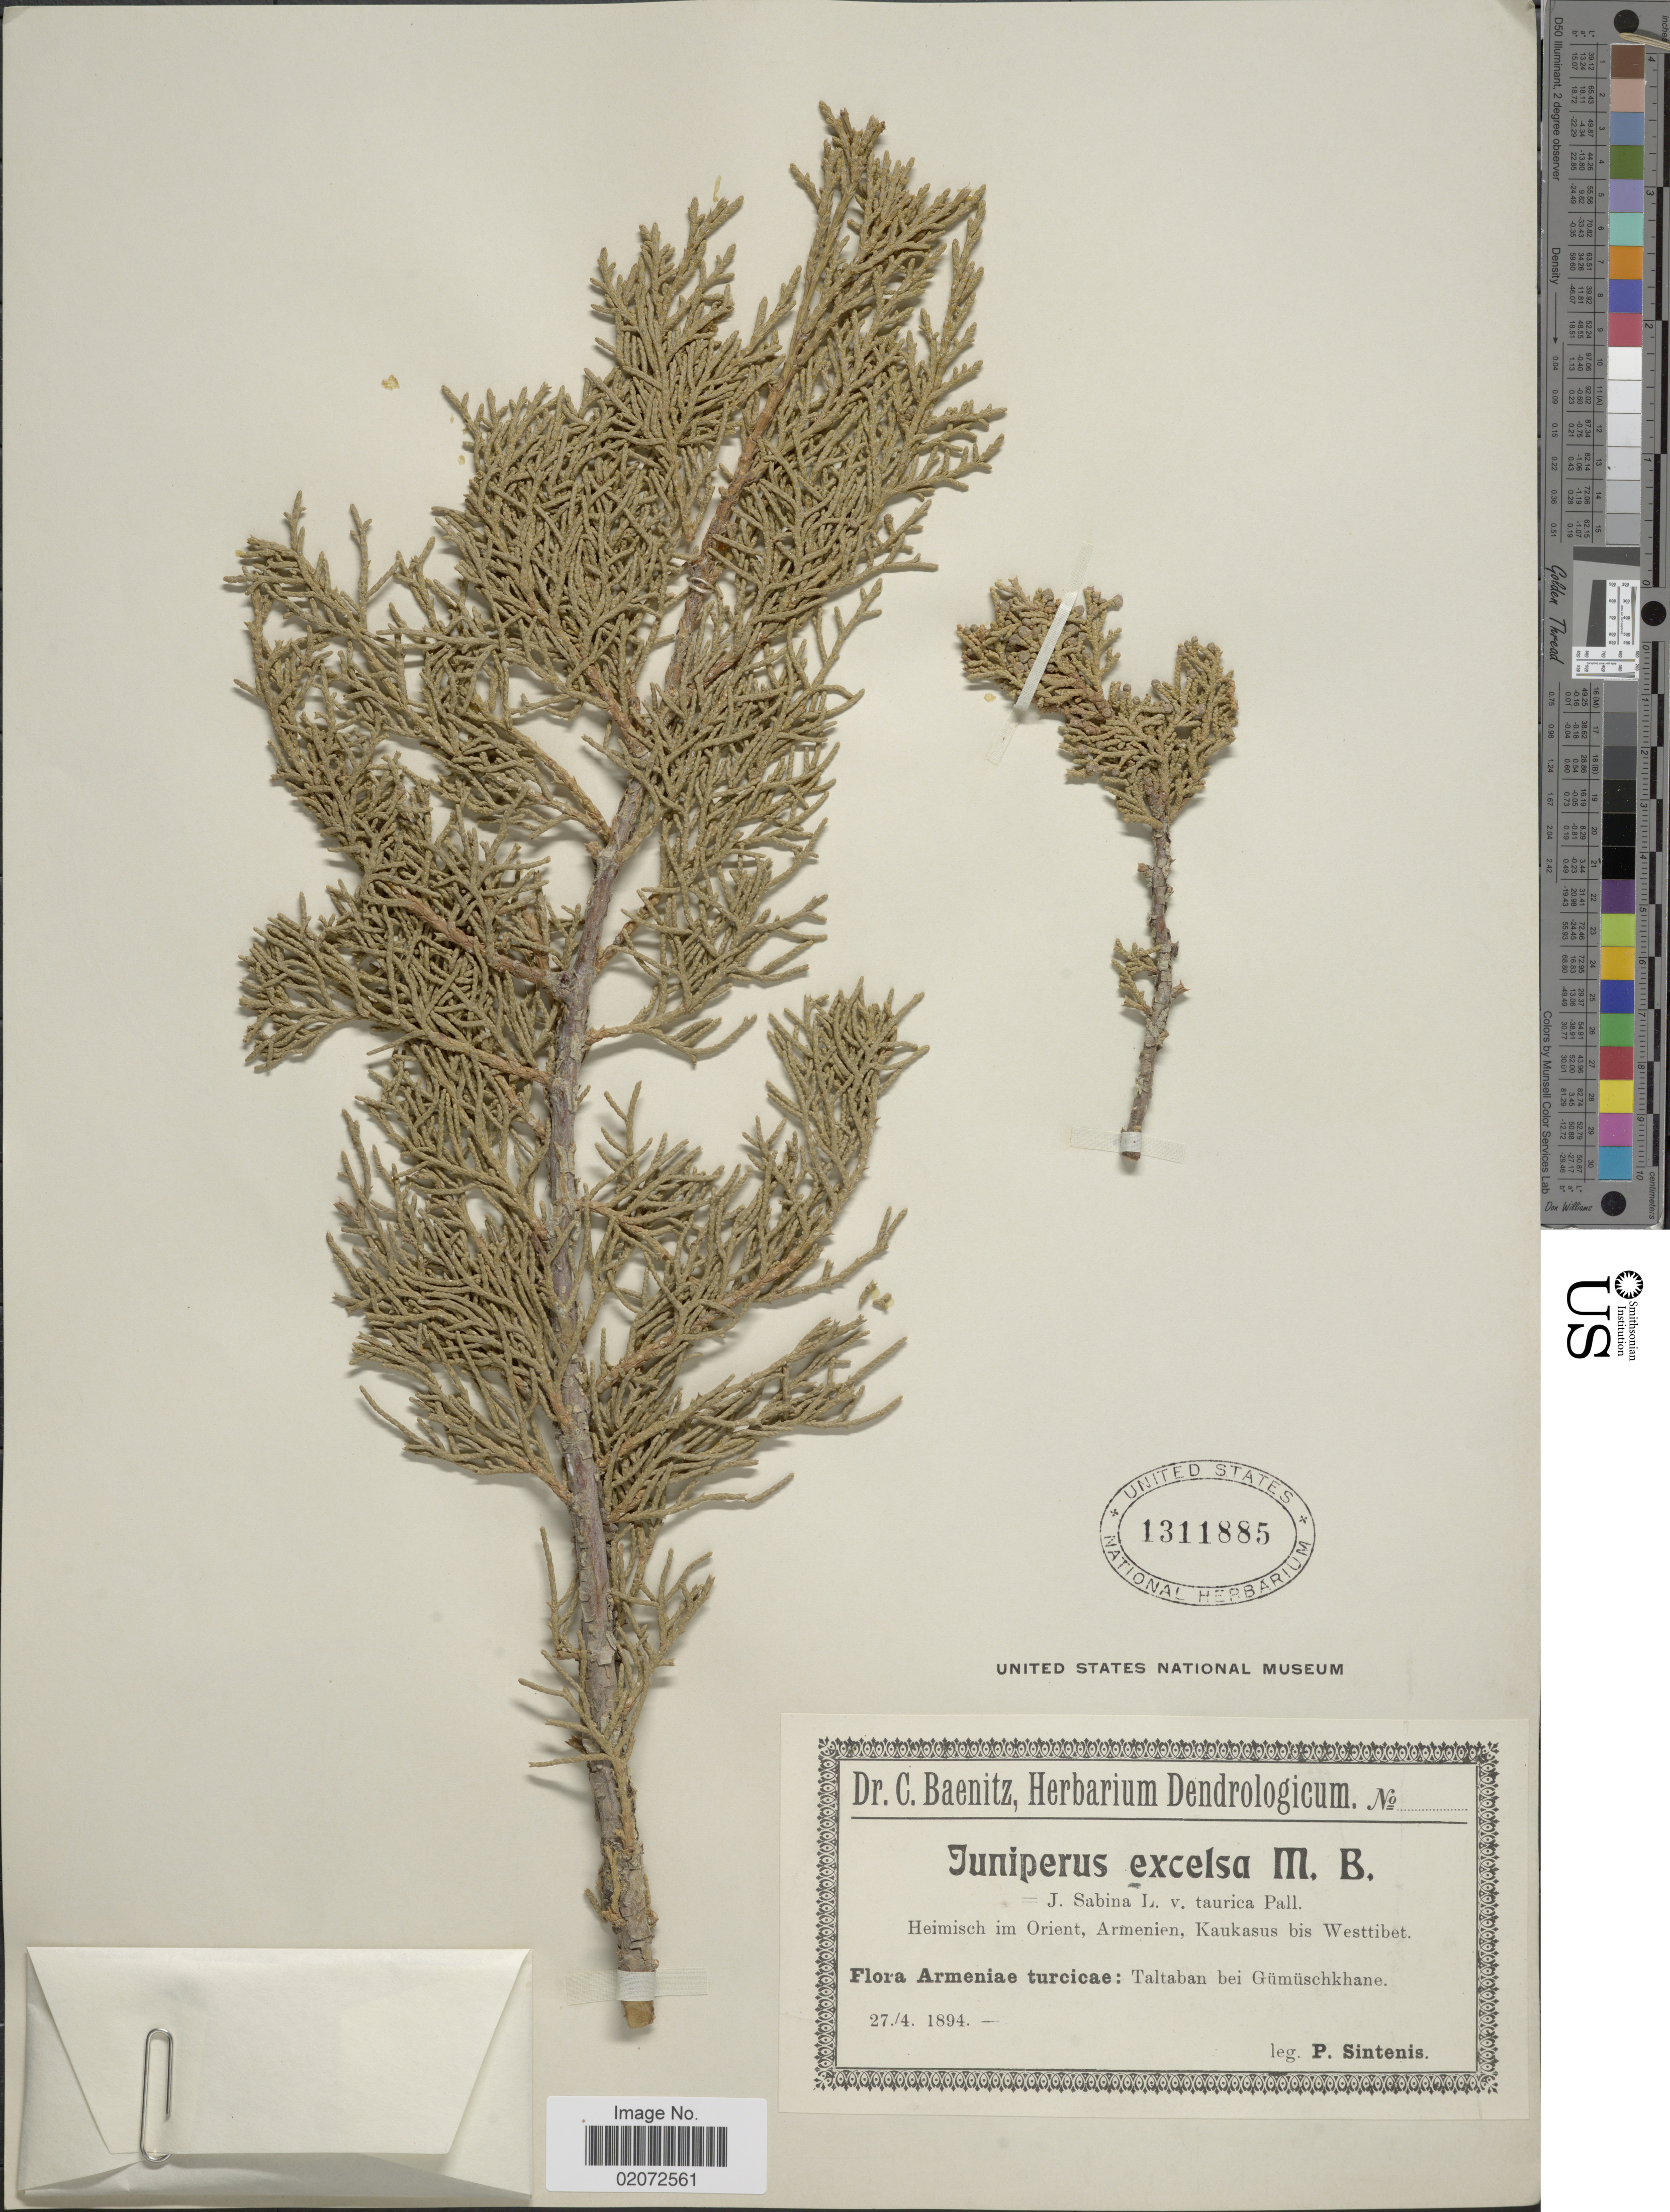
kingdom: Plantae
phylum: Tracheophyta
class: Pinopsida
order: Pinales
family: Cupressaceae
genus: Juniperus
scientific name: Juniperus excelsa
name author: M. Bieb.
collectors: P. Sintenis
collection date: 1894-04-27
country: Armenia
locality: Armeniae turcicae: Taltaban bei Gumuschkhane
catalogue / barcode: US 1311885